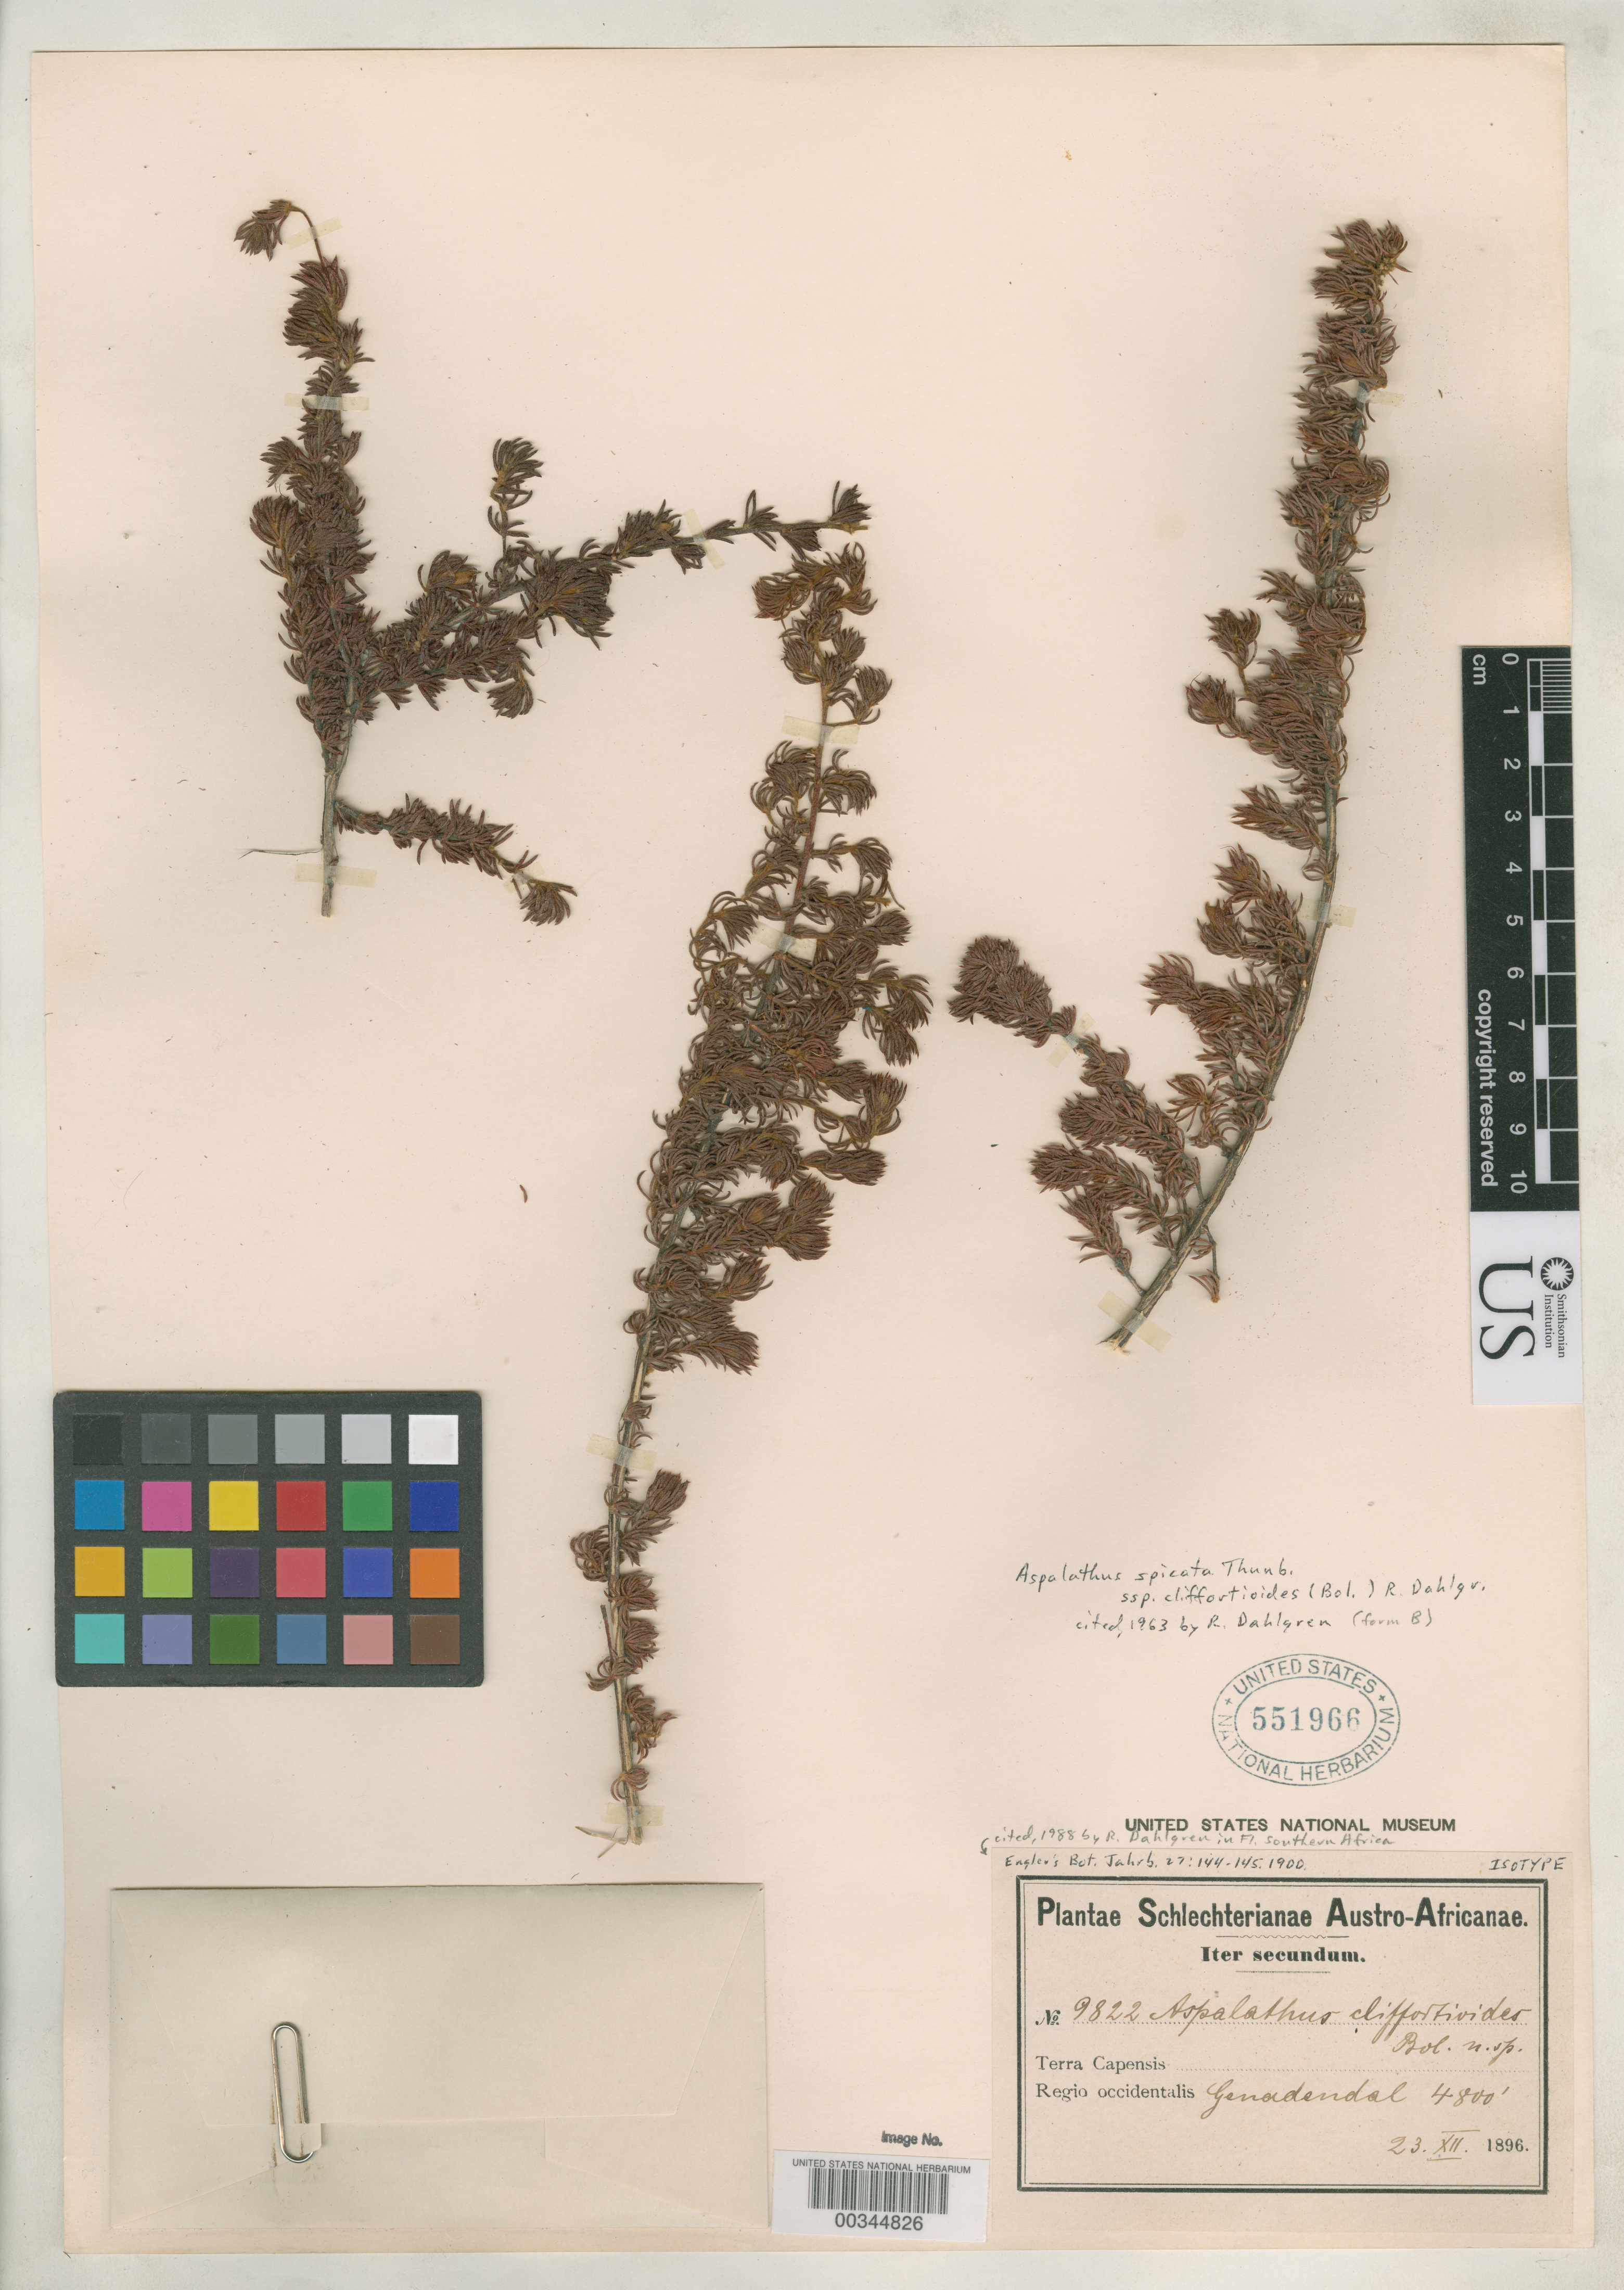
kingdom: Plantae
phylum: Tracheophyta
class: Magnoliopsida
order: Fabales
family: Fabaceae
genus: Aspalathus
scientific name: Aspalathus cliffortioides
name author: Bolus ex Schltr.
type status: Isotype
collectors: Schlechter, --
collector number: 9822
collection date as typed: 23 Dec 1896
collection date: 1896-12-23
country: South Africa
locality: Genadendal.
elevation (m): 1463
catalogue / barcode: US 551966